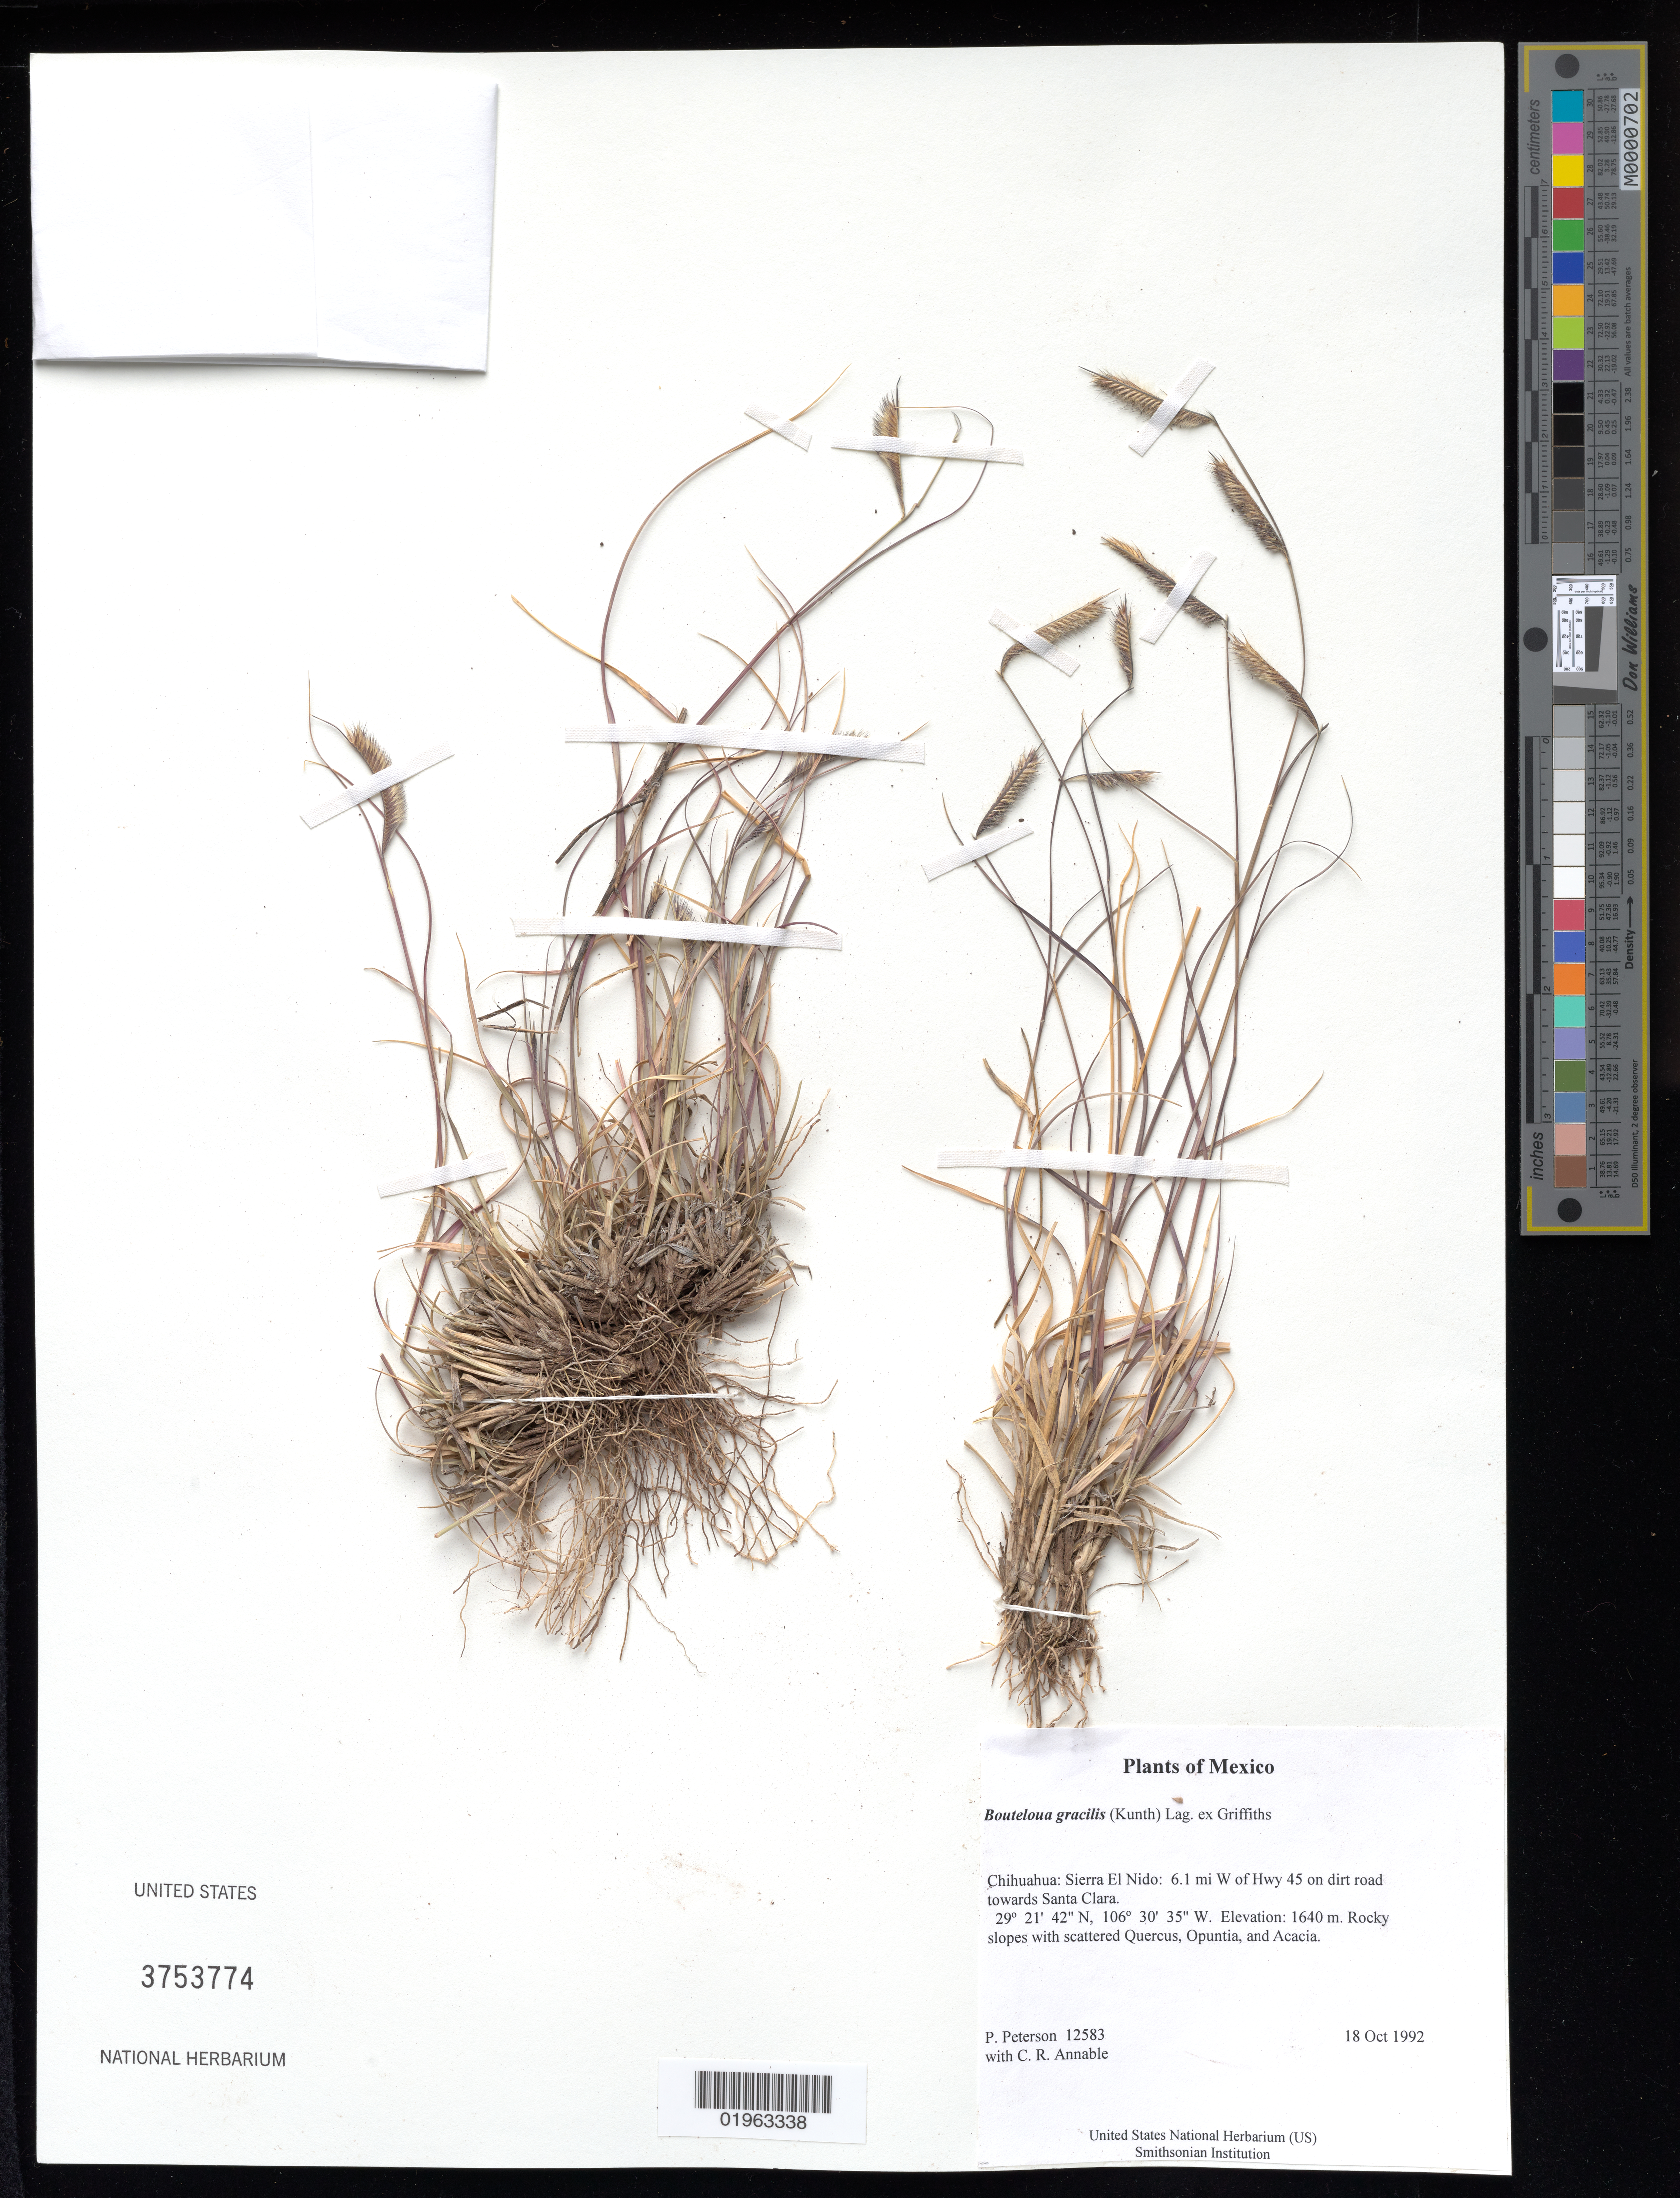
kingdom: Plantae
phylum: Tracheophyta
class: Liliopsida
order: Poales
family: Poaceae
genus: Bouteloua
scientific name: Bouteloua gracilis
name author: (Kunth) Lag. ex Griffiths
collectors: P. M. Peterson & C. R. Annable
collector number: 12583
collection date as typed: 18 Oct 1992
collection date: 1992-10-18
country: Mexico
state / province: Chihuahua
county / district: Sierra El Nido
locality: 6.1 mi W of Hwy 45 on dirt road towards Santa Clara.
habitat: Rocky slopes with scattered Quercus, Opuntia, and Acacia.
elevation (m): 1640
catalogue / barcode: US 3753774